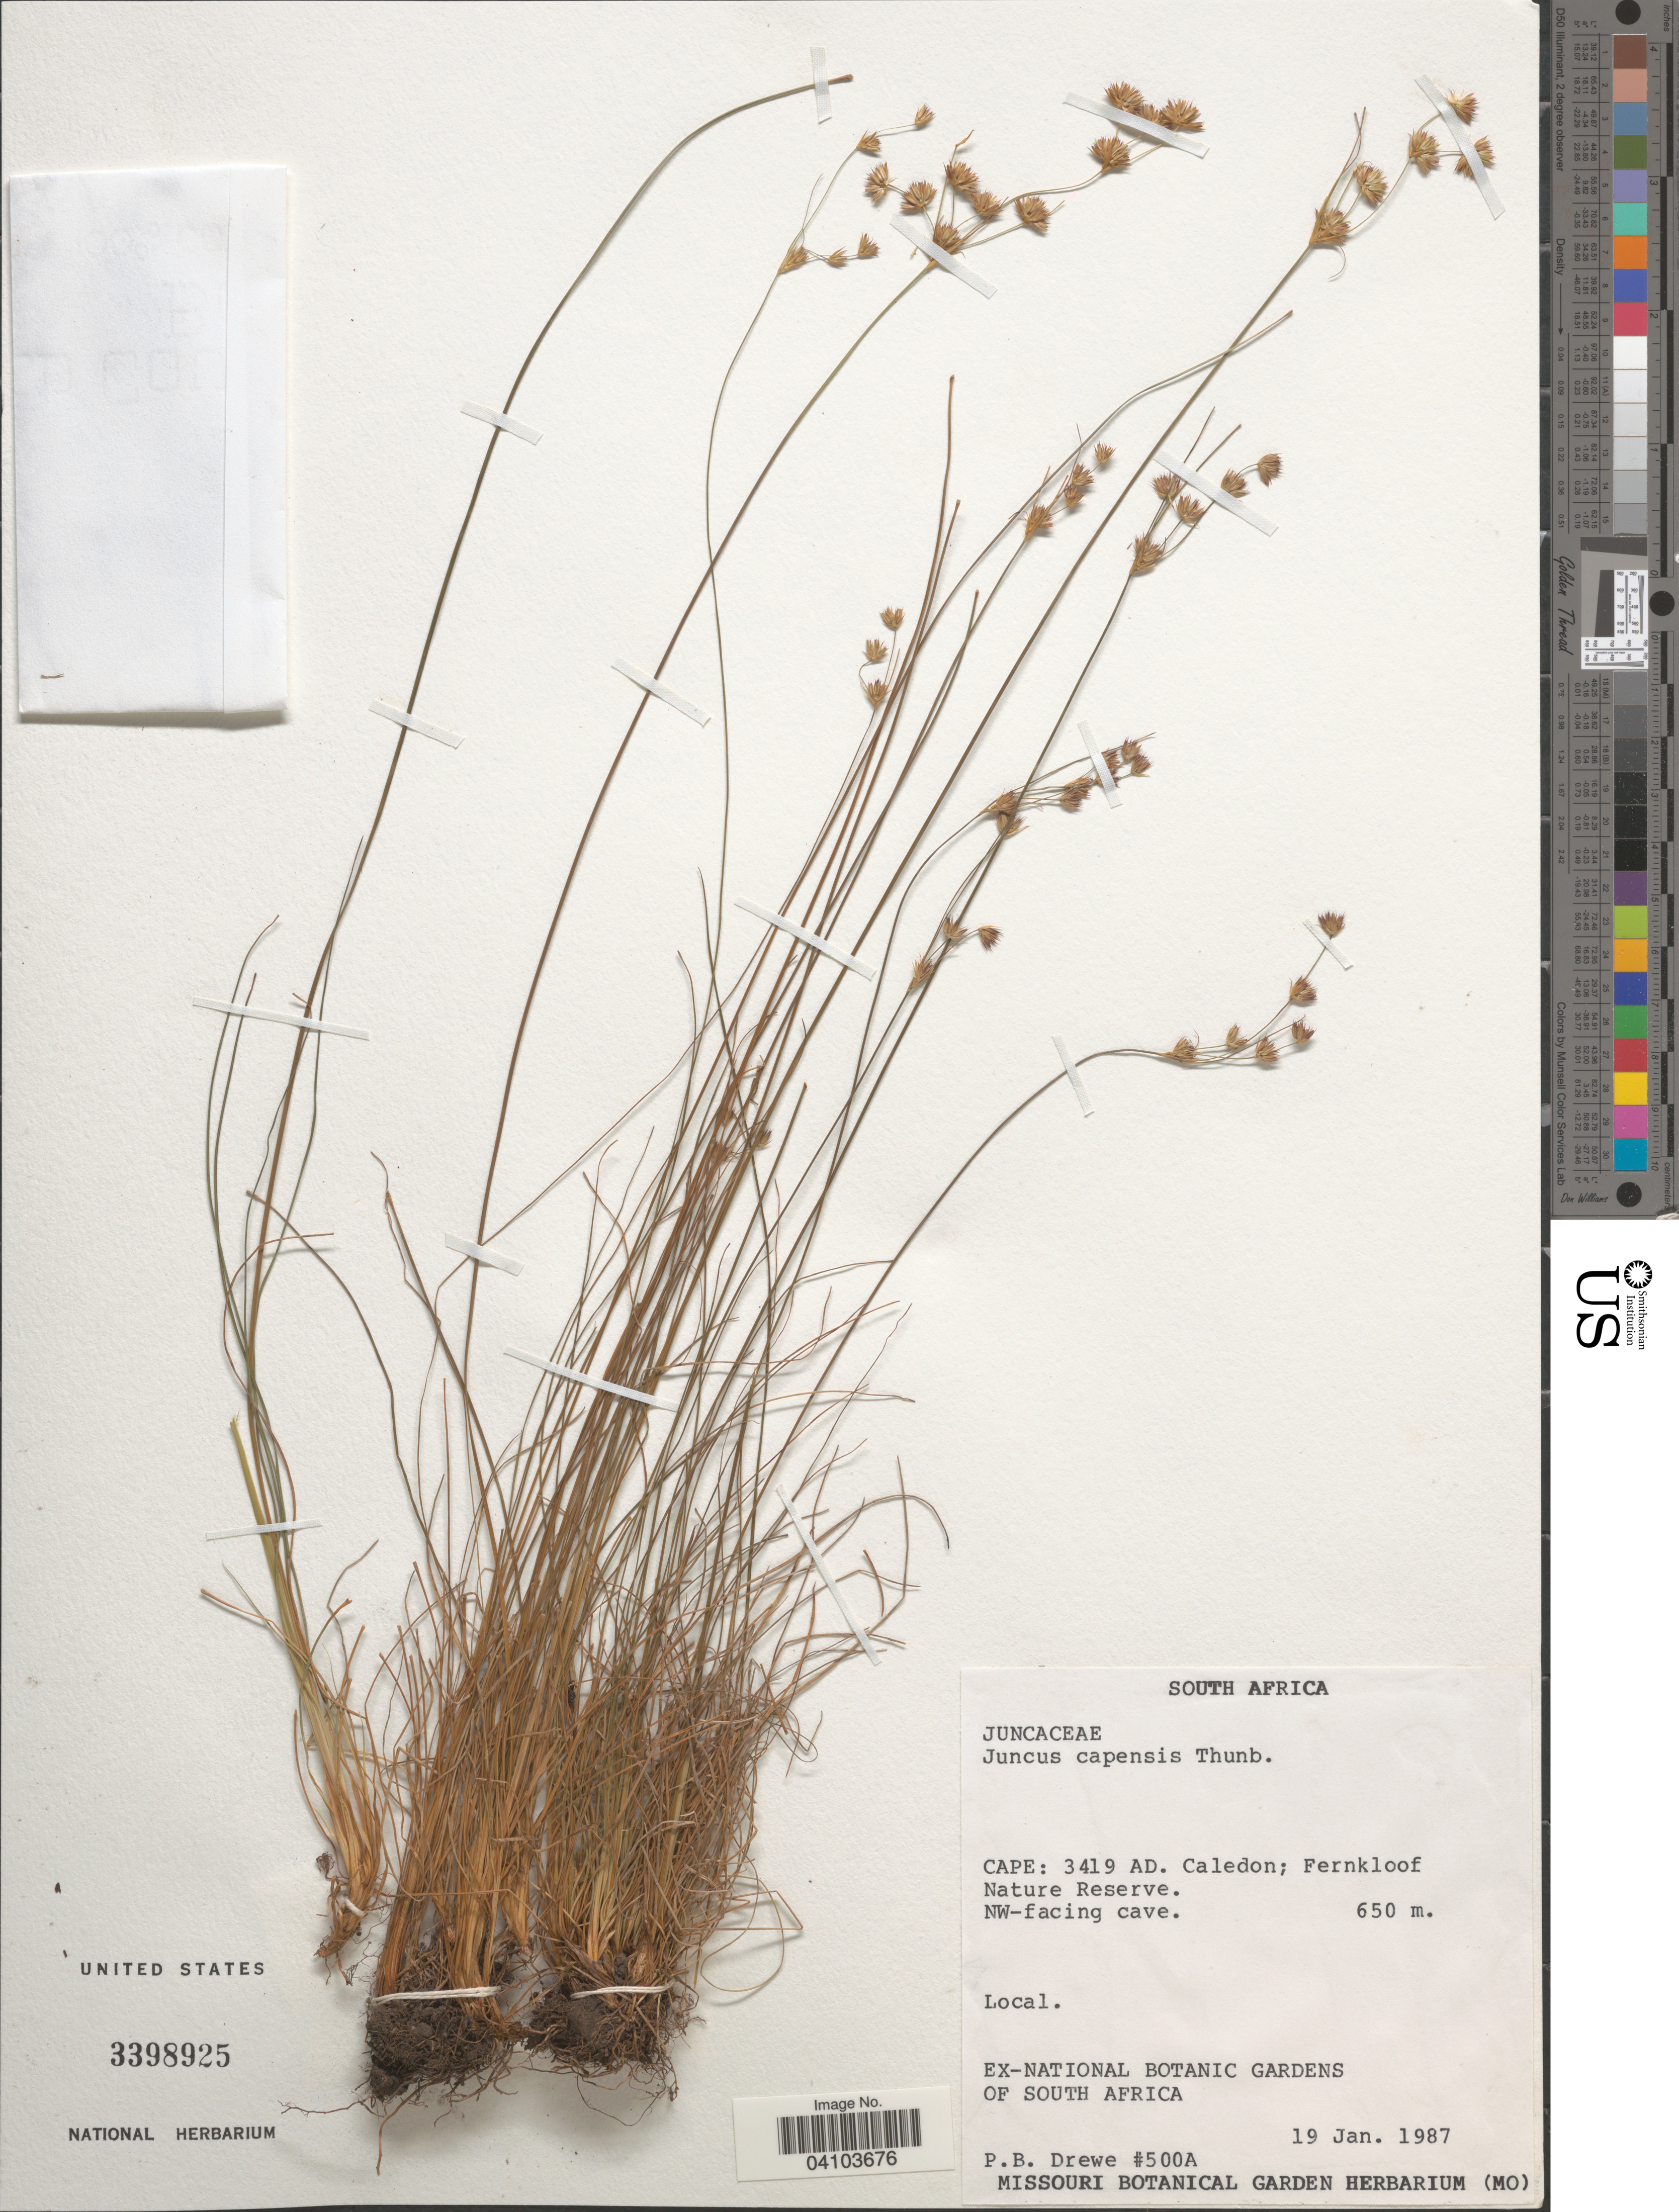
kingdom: Plantae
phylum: Tracheophyta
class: Liliopsida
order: Poales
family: Juncaceae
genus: Juncus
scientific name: Juncus capensis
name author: Thunb.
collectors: P. Drewe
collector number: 500A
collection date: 1987-01-19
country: South Africa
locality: Cape: 3419 AD. Caledon; Fernkloof Nature Reserve. NW-facing cave.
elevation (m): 650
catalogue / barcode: US 3398925